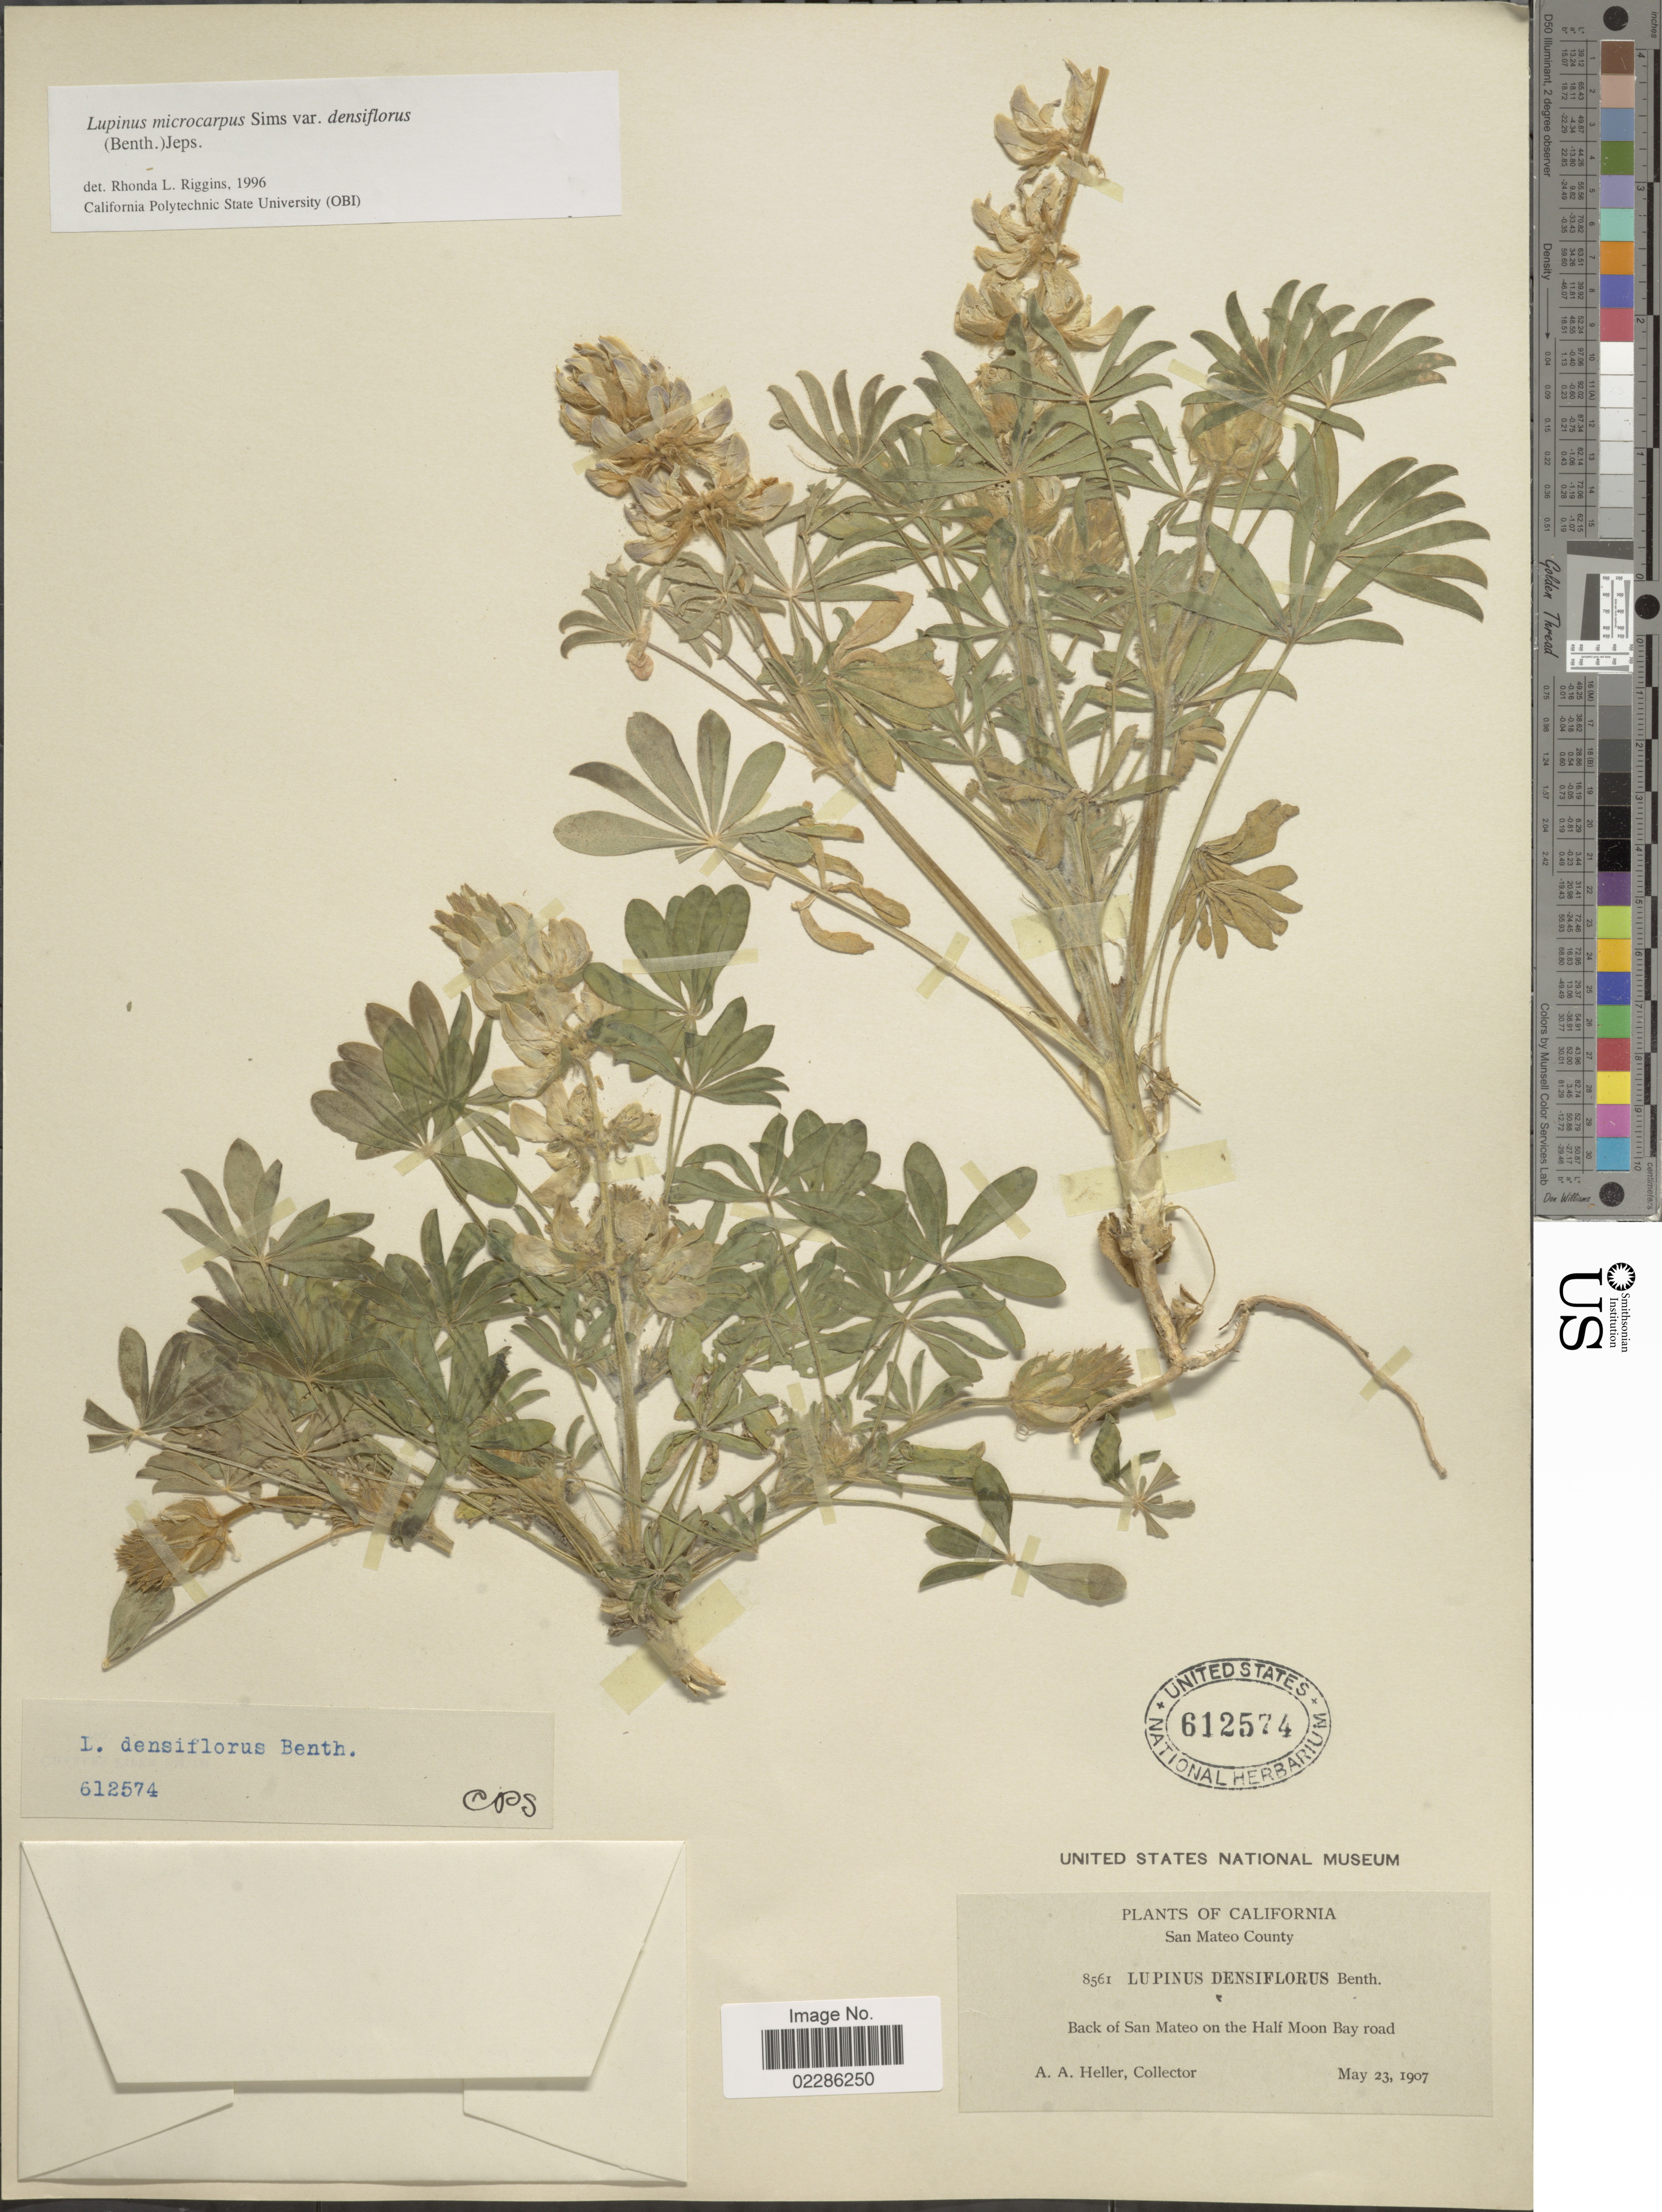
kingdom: Plantae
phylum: Tracheophyta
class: Magnoliopsida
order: Fabales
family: Fabaceae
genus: Lupinus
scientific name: Lupinus microcarpus var. densiflorus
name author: (Benth.) Jeps.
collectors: A. A. Heller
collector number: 8561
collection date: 1907-05-23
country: United States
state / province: California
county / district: San Mateo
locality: San Mateo County, Back of San Mateo on the Half Moon Bay road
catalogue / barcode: US 612574